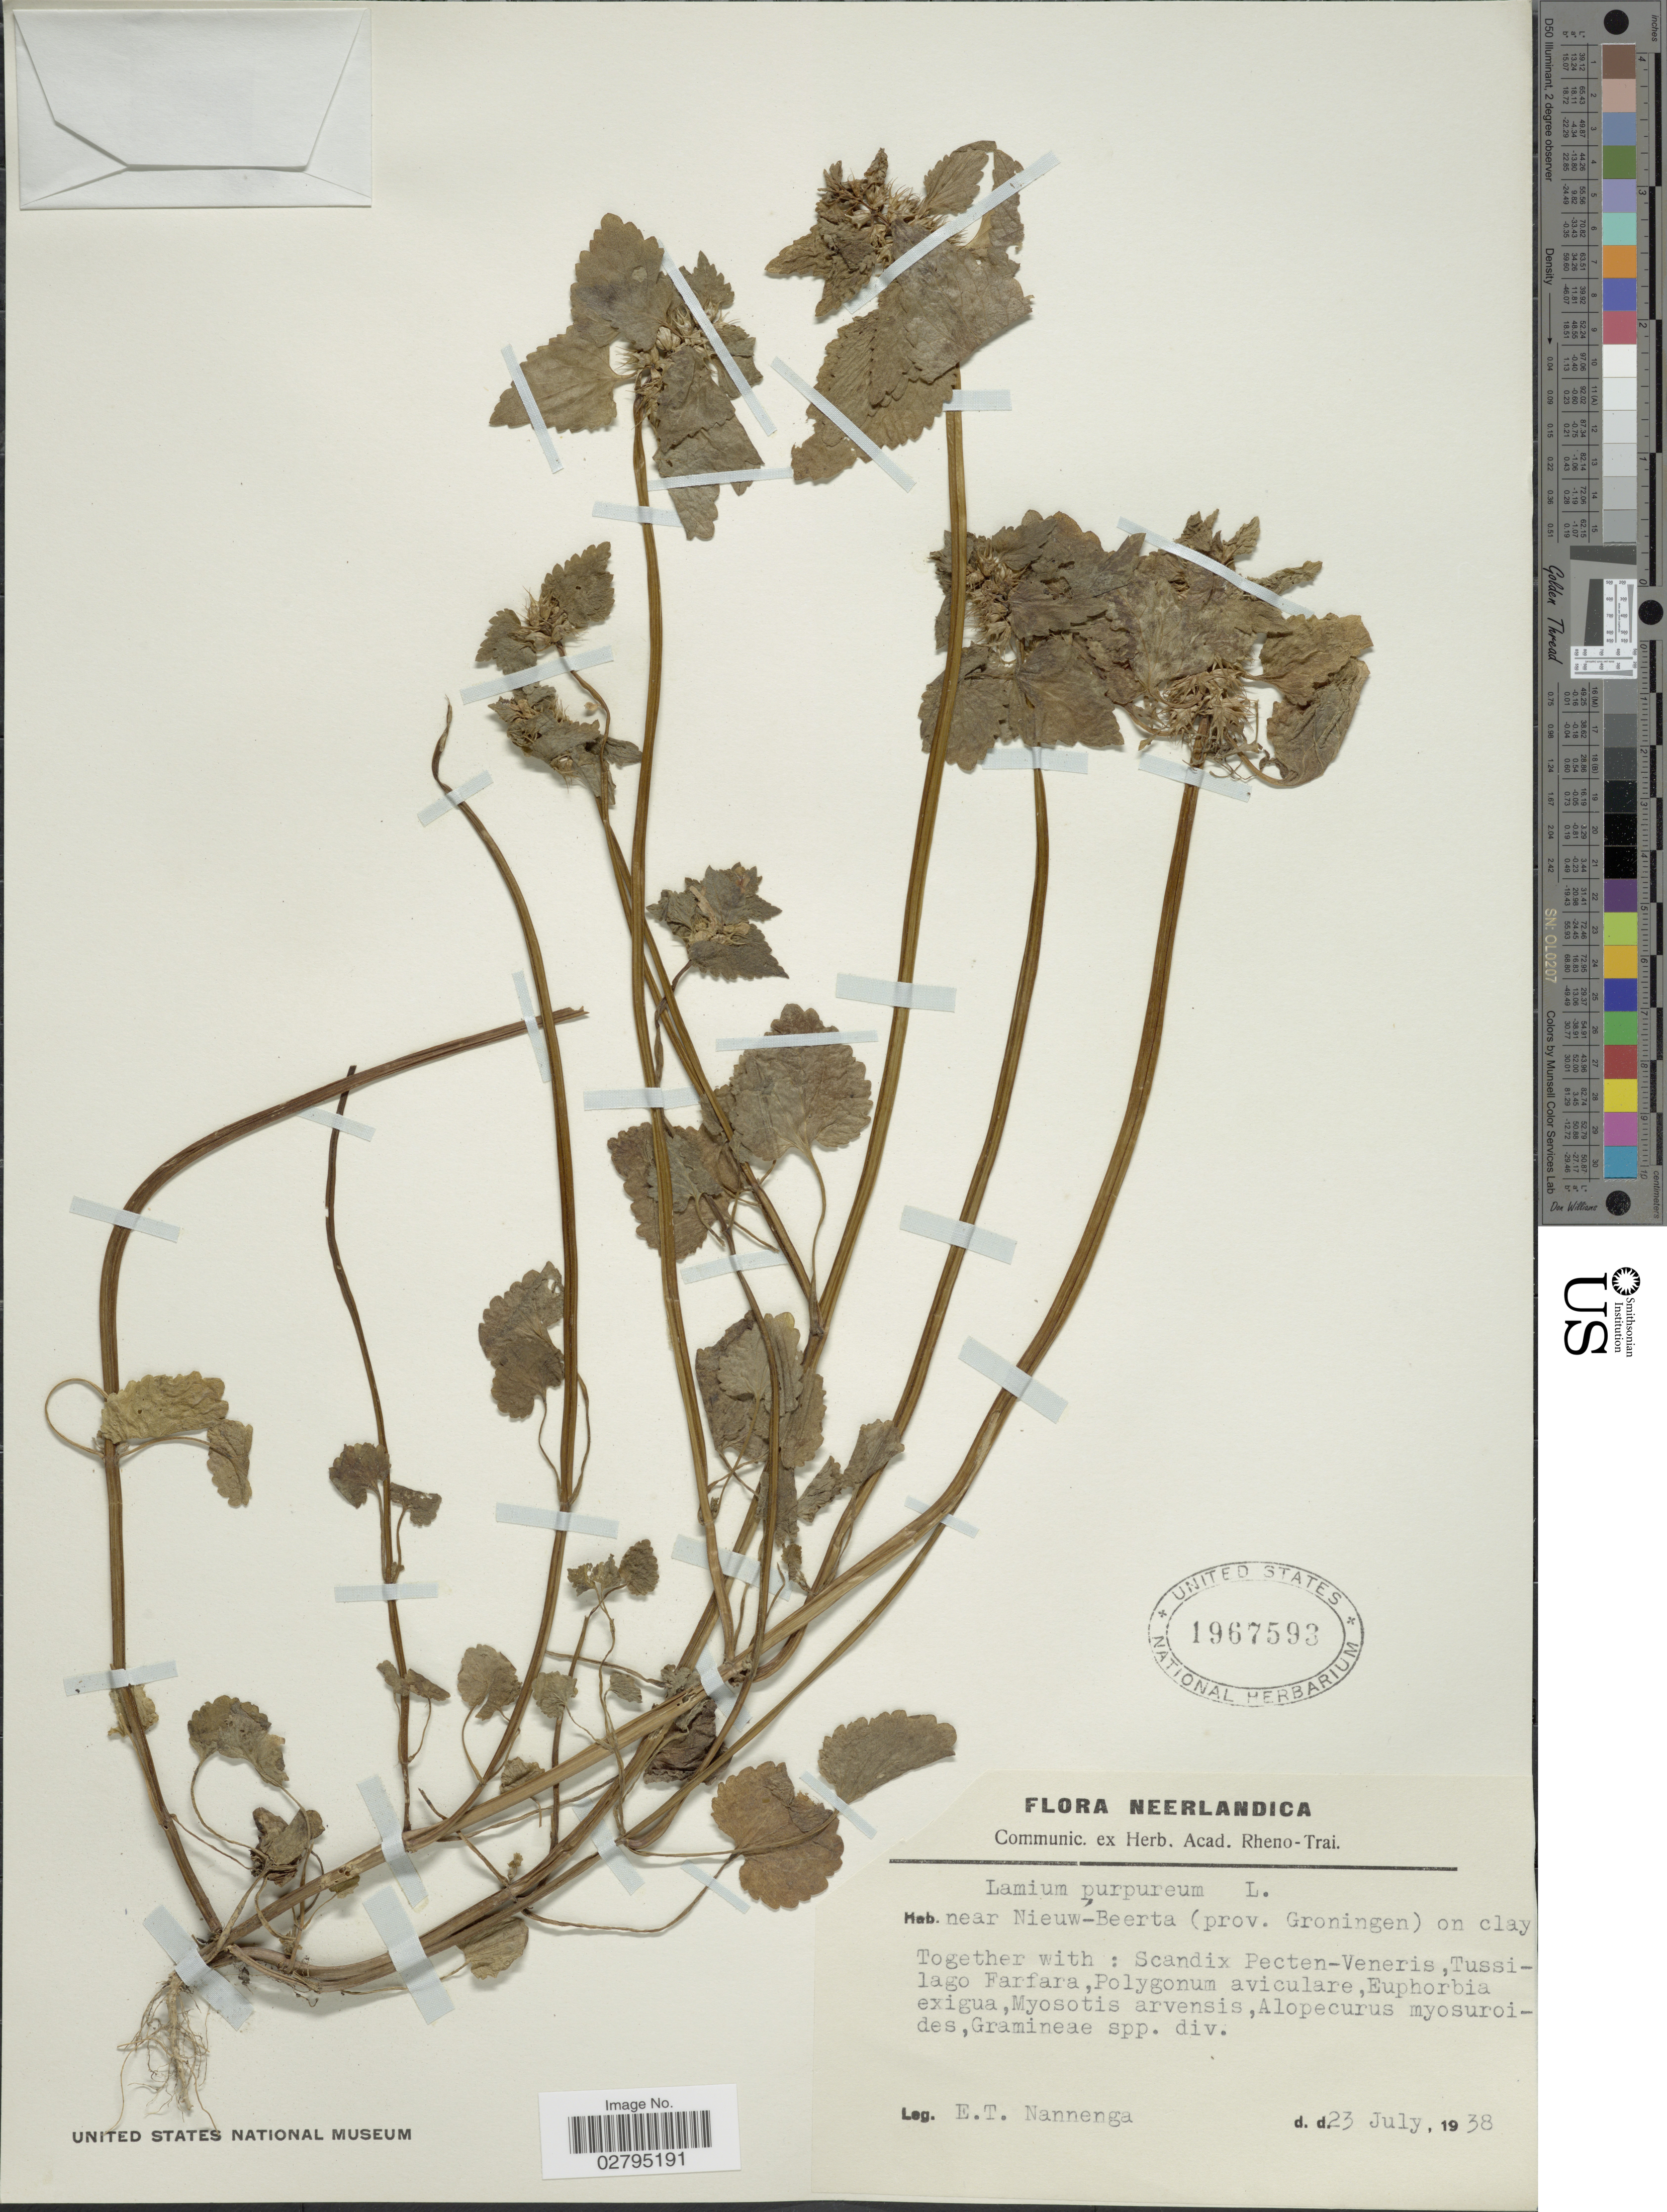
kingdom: Plantae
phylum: Tracheophyta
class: Magnoliopsida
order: Lamiales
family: Lamiaceae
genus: Lamium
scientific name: Lamium purpureum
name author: L.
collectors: E. Nannenga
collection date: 1938-07-23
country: Netherlands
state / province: Groningen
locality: Neerlandica, near Nieuw-Beerta (prov. Groningen).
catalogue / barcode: US 1967593